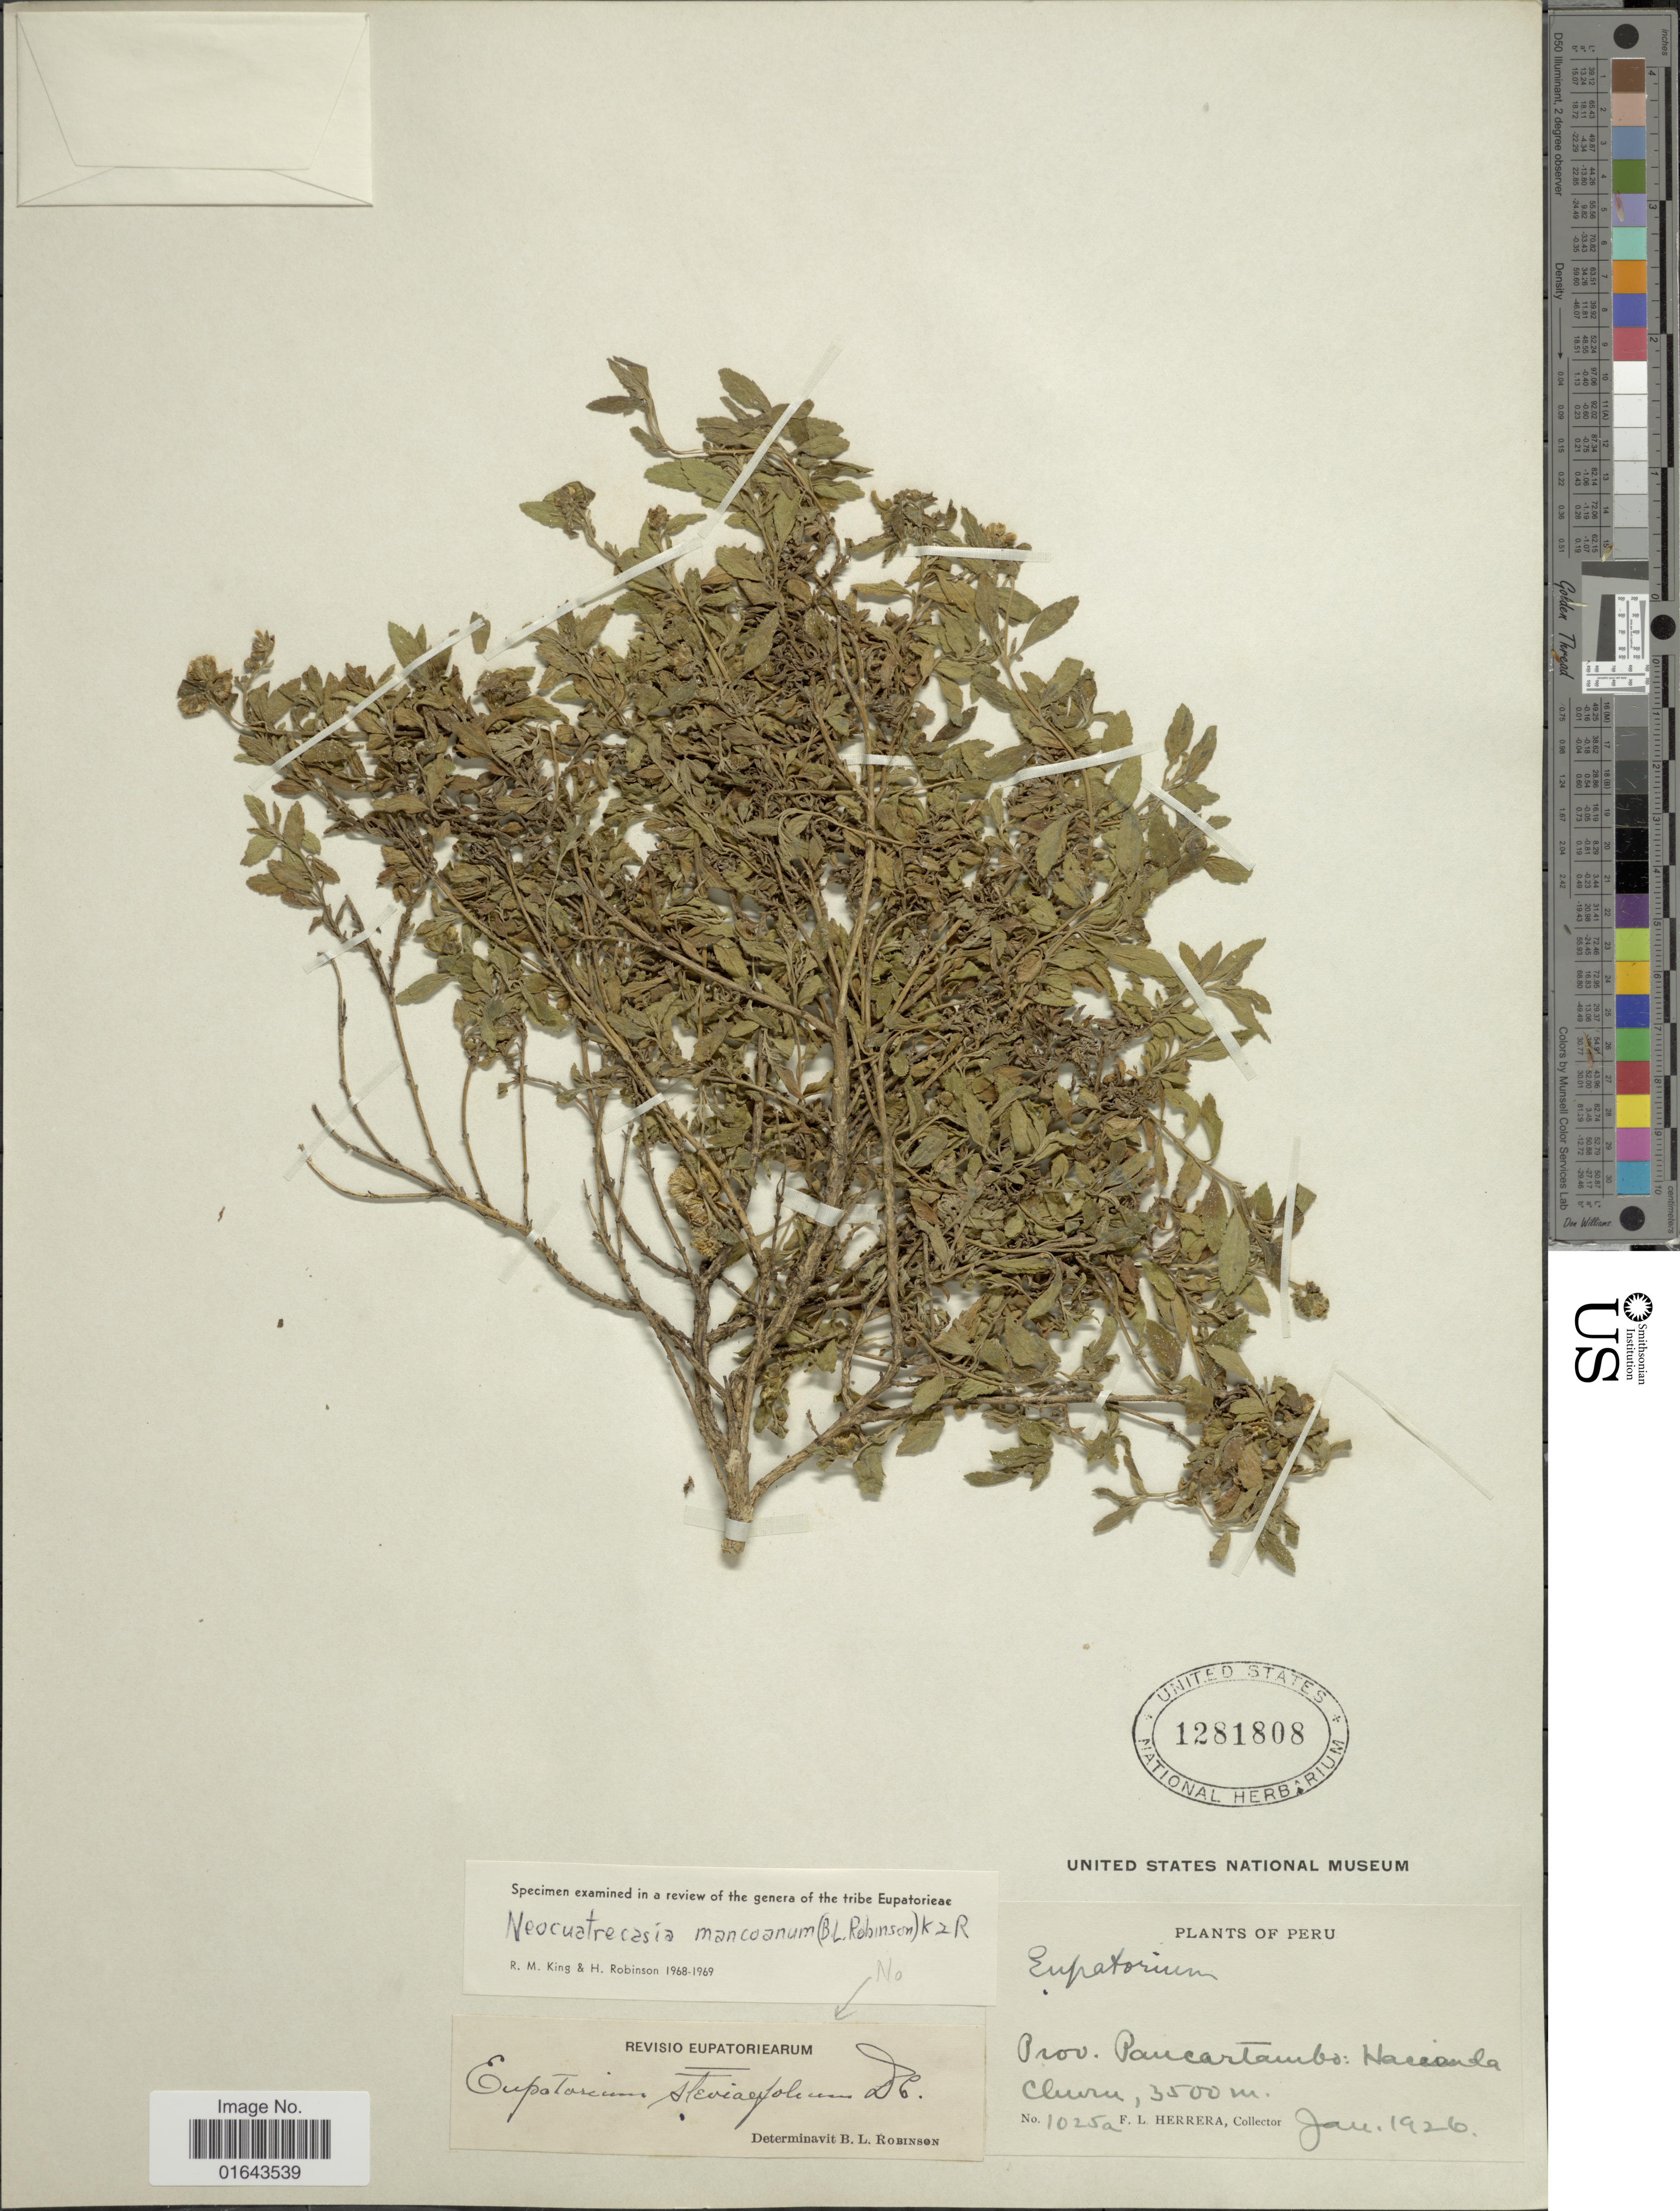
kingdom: Plantae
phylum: Tracheophyta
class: Magnoliopsida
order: Asterales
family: Asteraceae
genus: Neocuatrecasia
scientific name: Neocuatrecasia mancoana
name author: (B.L. Rob.) R.M. King & H. Rob.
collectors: F. L. Herrera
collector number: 1025a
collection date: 1926-01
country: Peru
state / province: Cusco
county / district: Paucartambo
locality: Paucartambo, Hacienda Churu.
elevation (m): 3500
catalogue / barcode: US 1281808